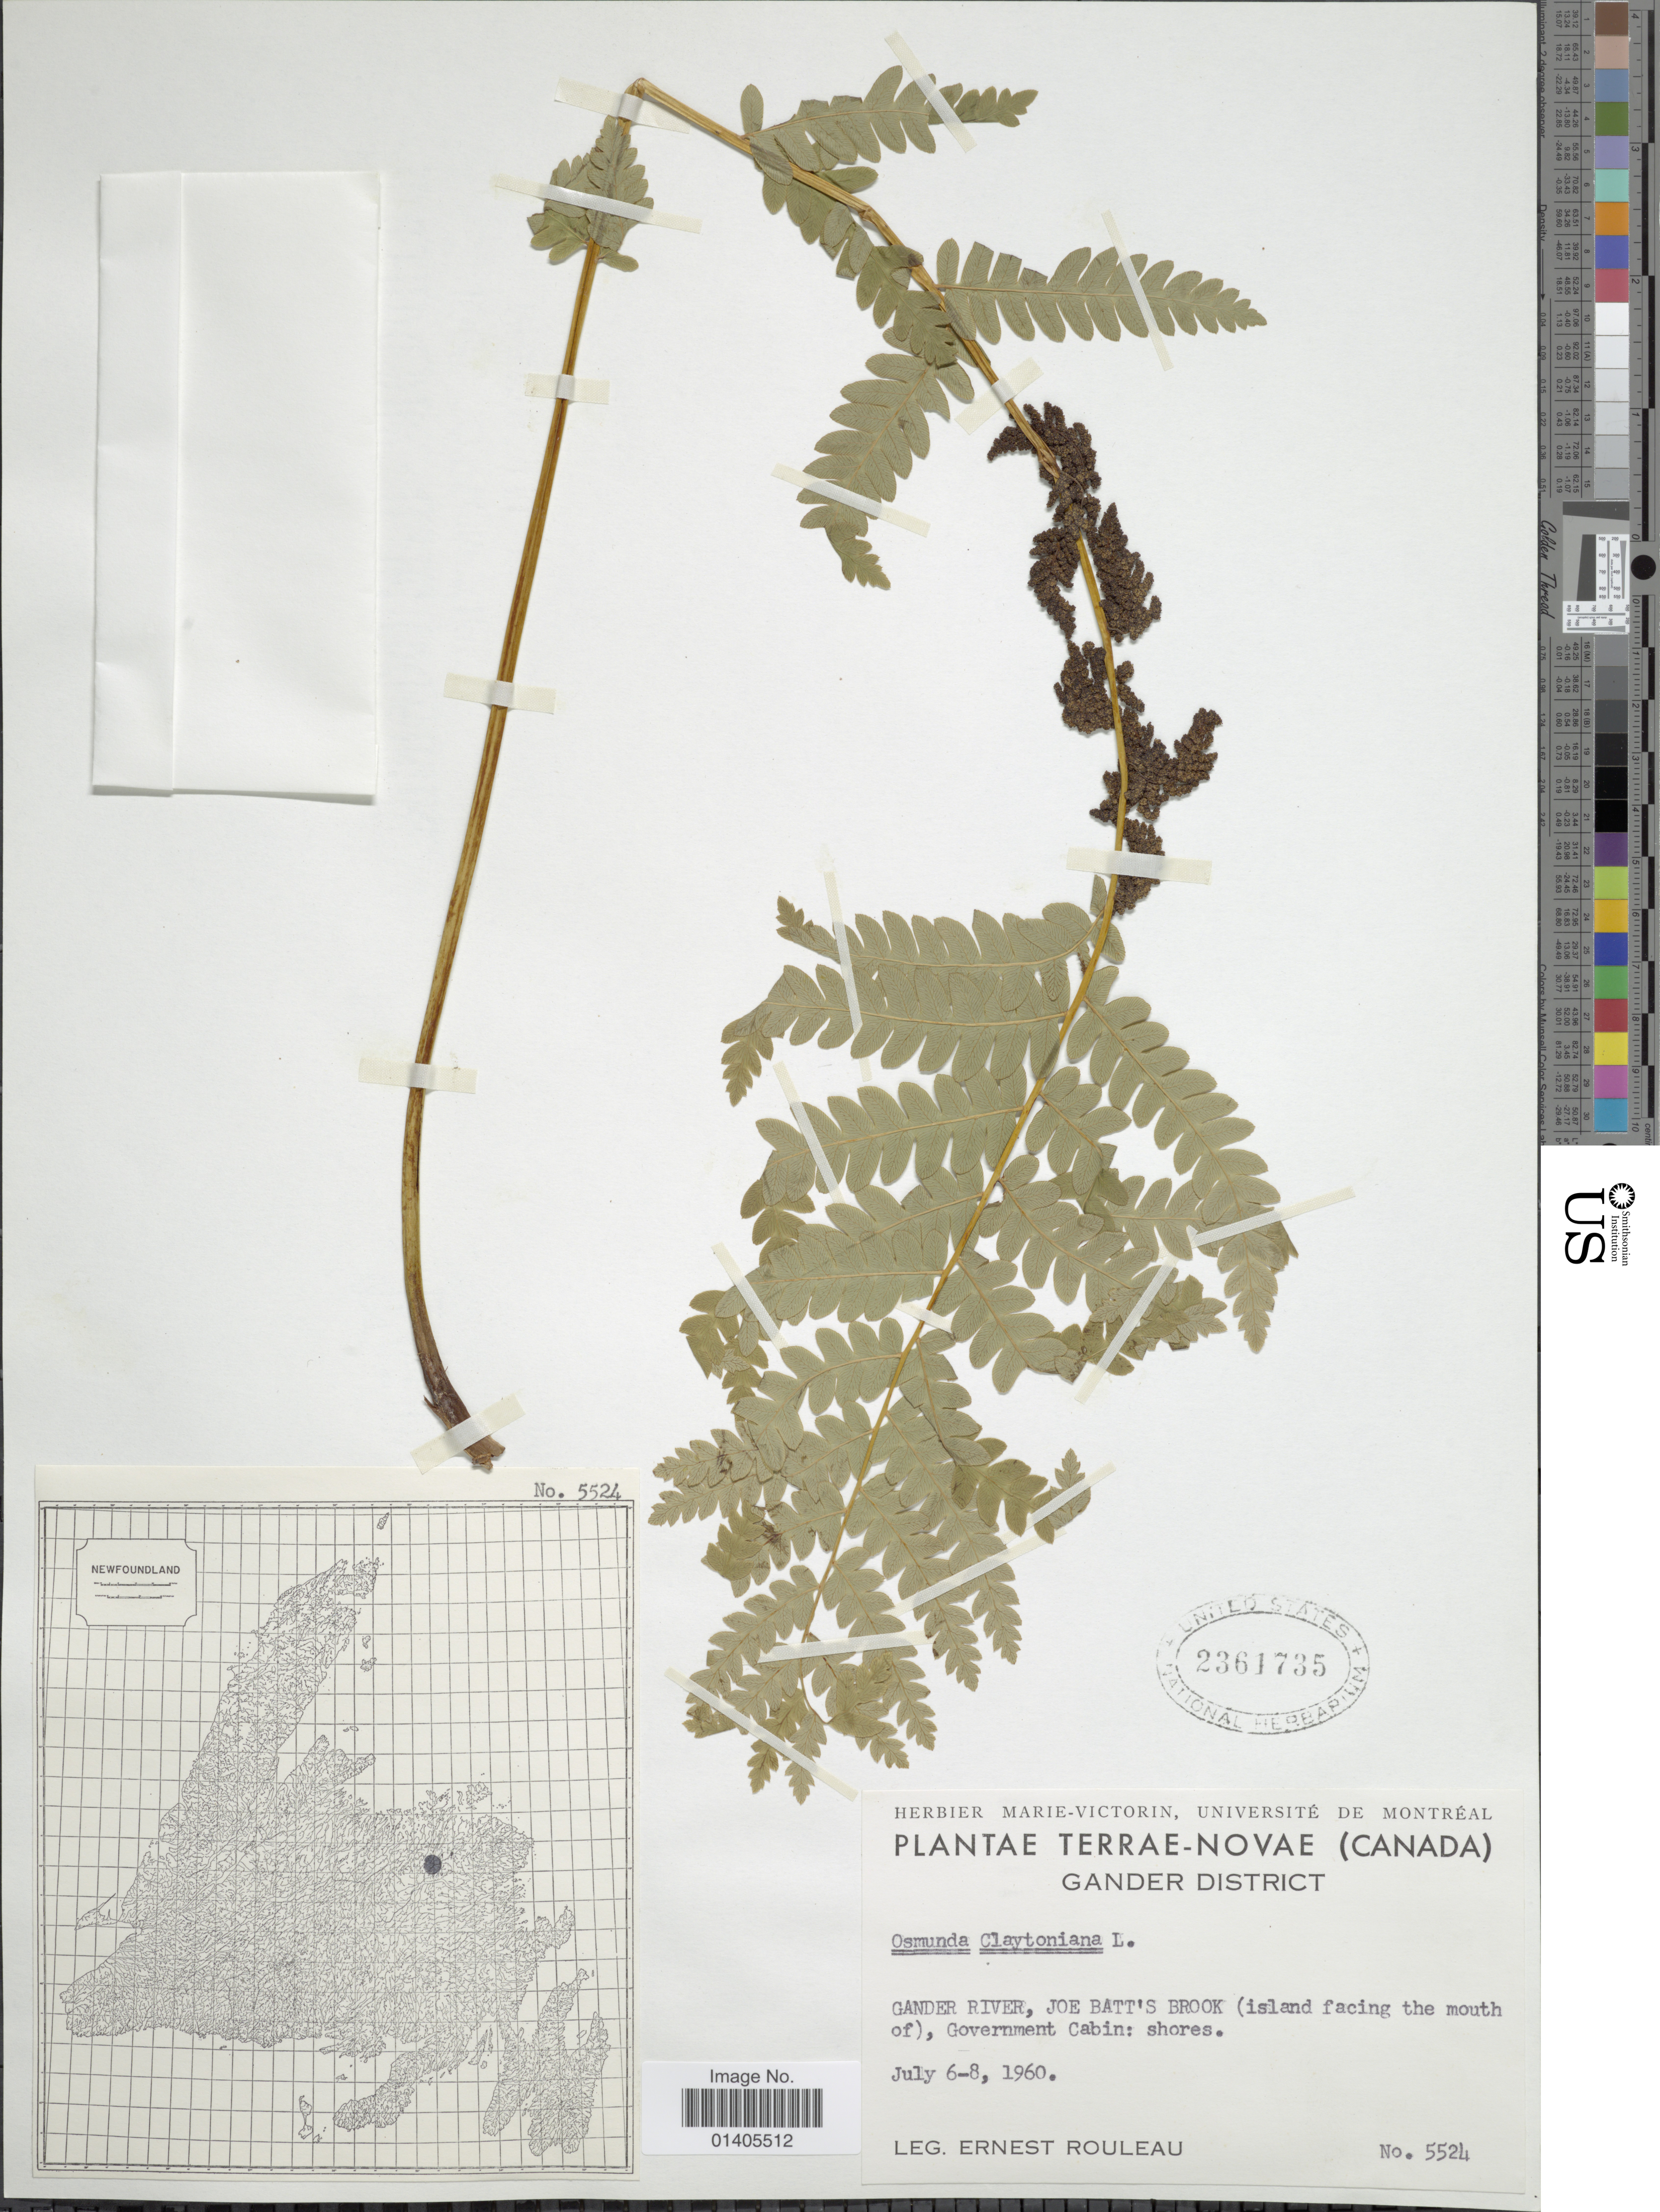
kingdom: Plantae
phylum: Tracheophyta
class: Polypodiopsida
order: Osmundales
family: Osmundaceae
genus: Osmunda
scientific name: Osmunda claytoniana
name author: (L.) Tagawa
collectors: J. Rouleau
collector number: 5524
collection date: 1960-07-06/1960-07-08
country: Canada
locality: Gander River, Joe Batt's Brook (island facing the mouth of), Government Cabin: shores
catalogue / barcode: US 2361735